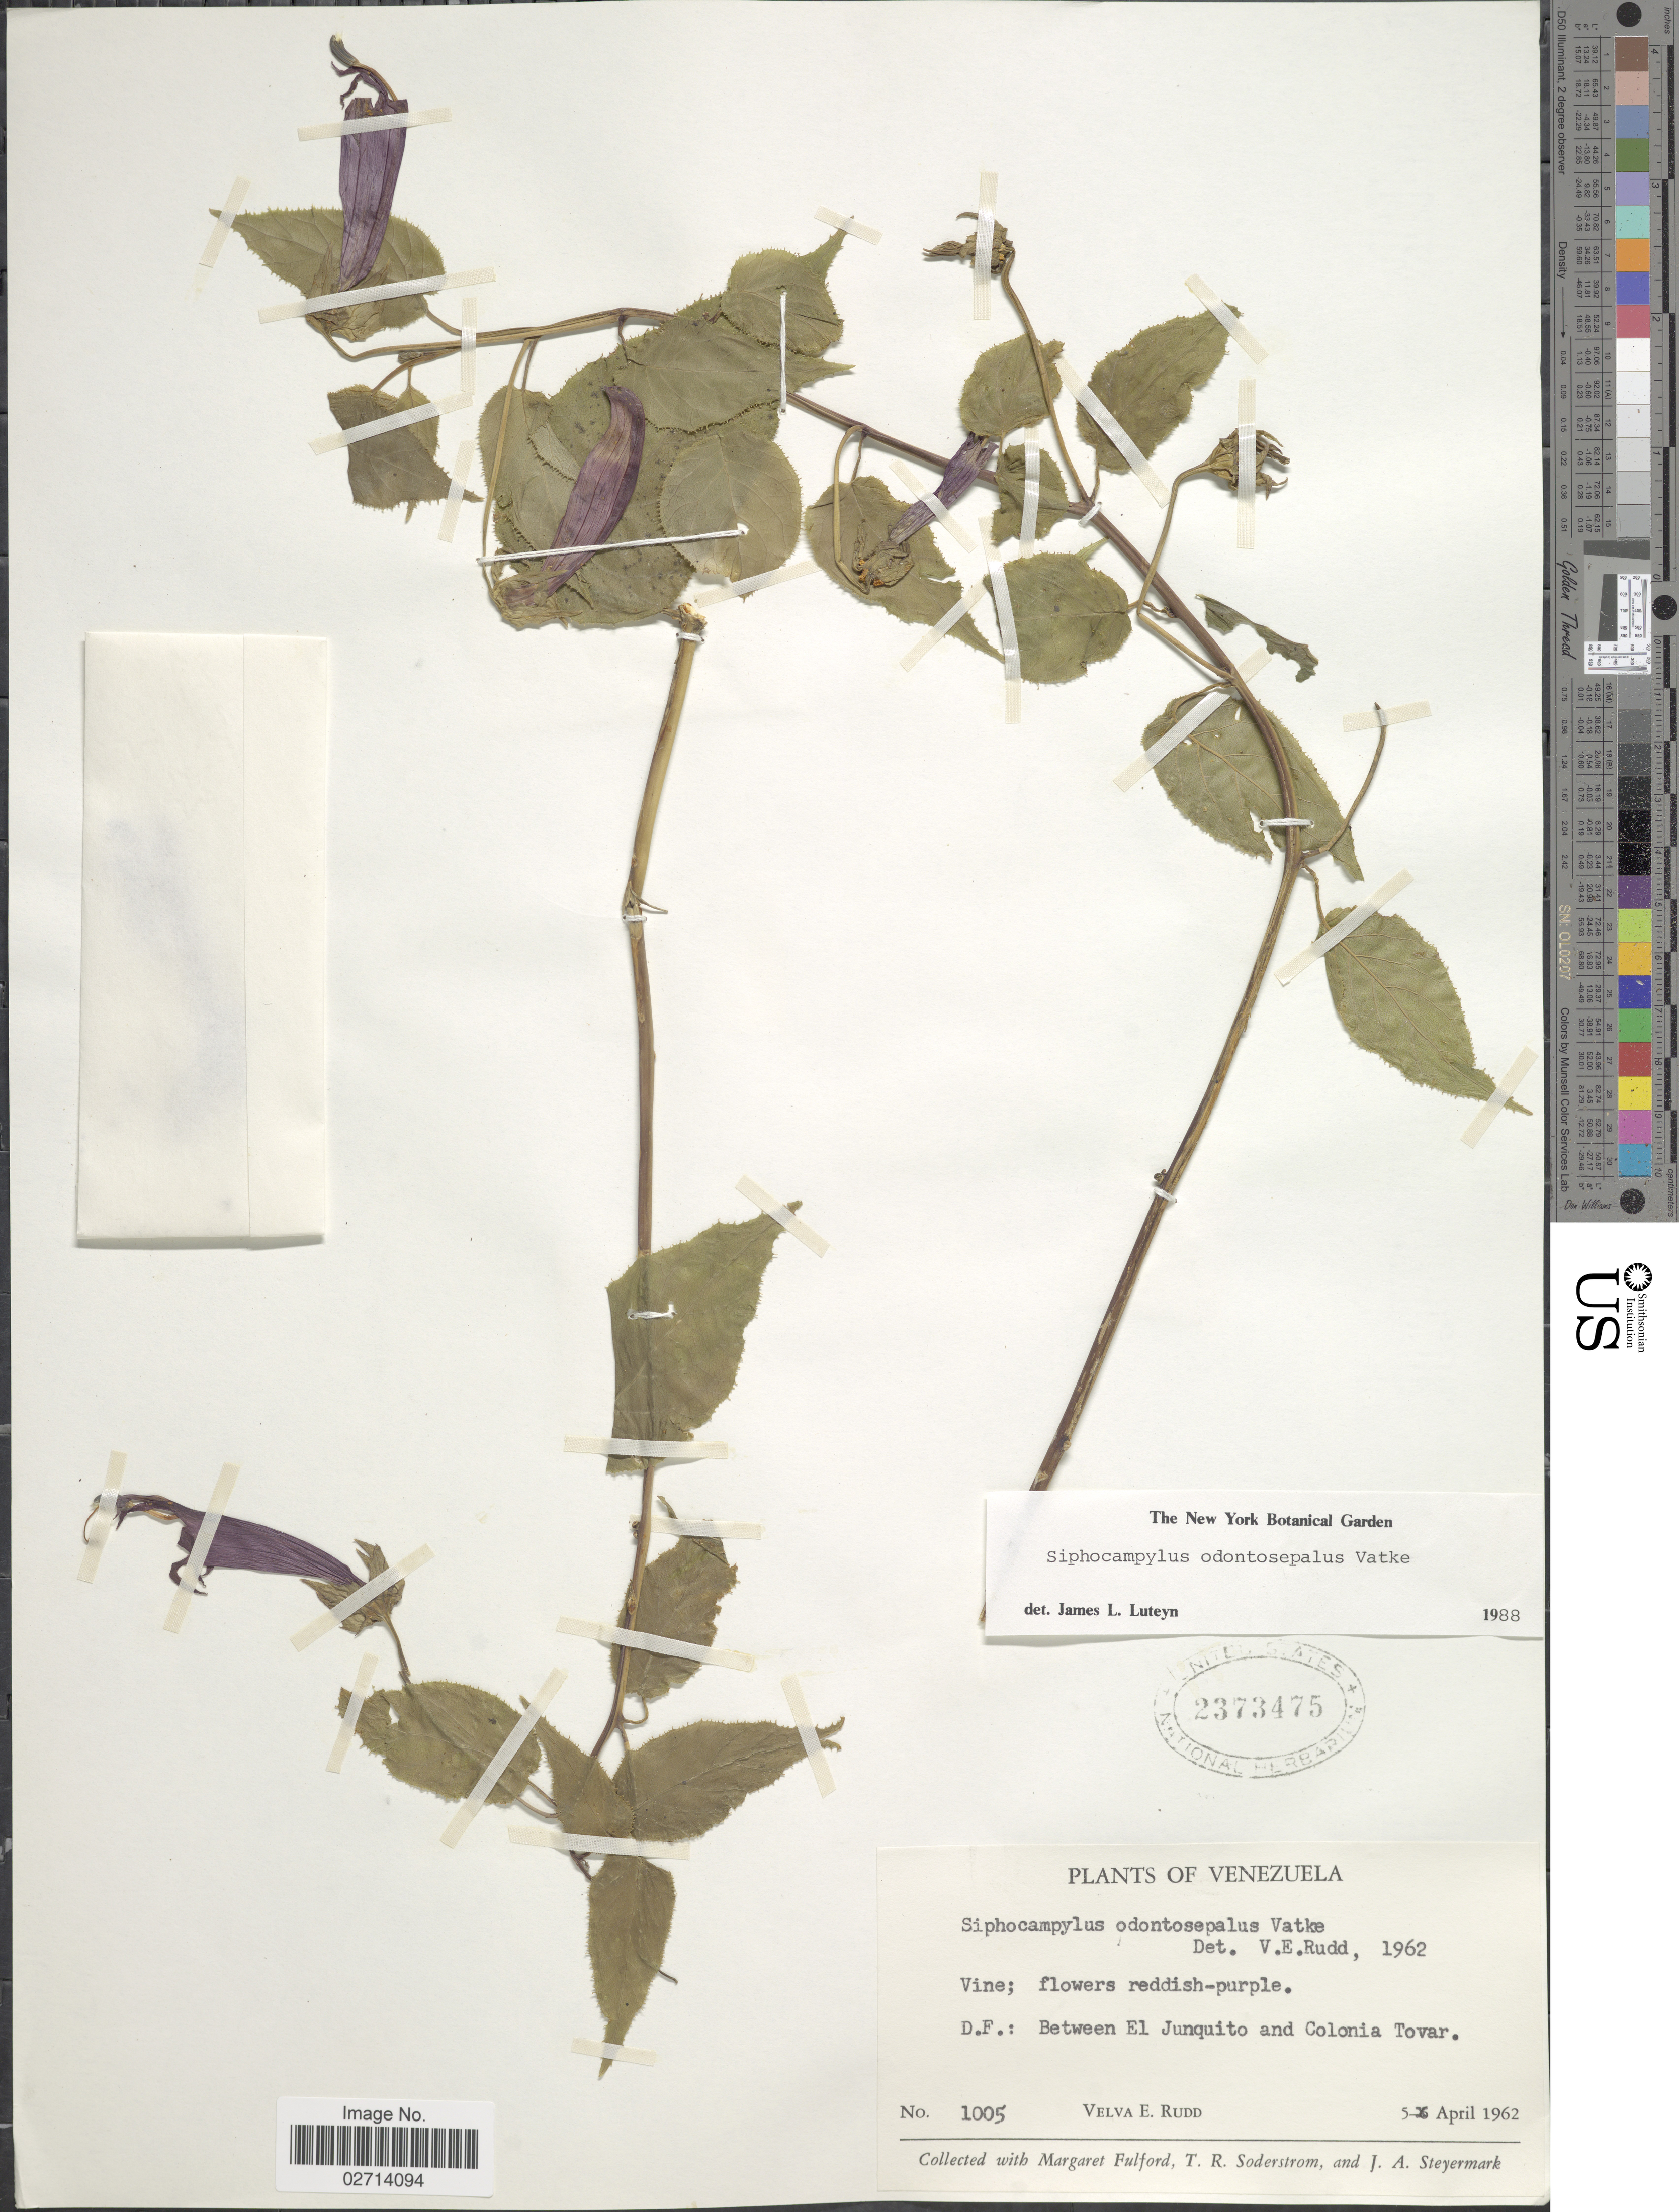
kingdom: Plantae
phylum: Tracheophyta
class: Magnoliopsida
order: Asterales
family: Campanulaceae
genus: Siphocampylus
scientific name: Siphocampylus odontosepalus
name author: Vatke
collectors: V. E. Rudd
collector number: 1005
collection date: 1962-04-05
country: Venezuela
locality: D.F.: Between El Junquito and Colonia Tovar.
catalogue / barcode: US 2373475